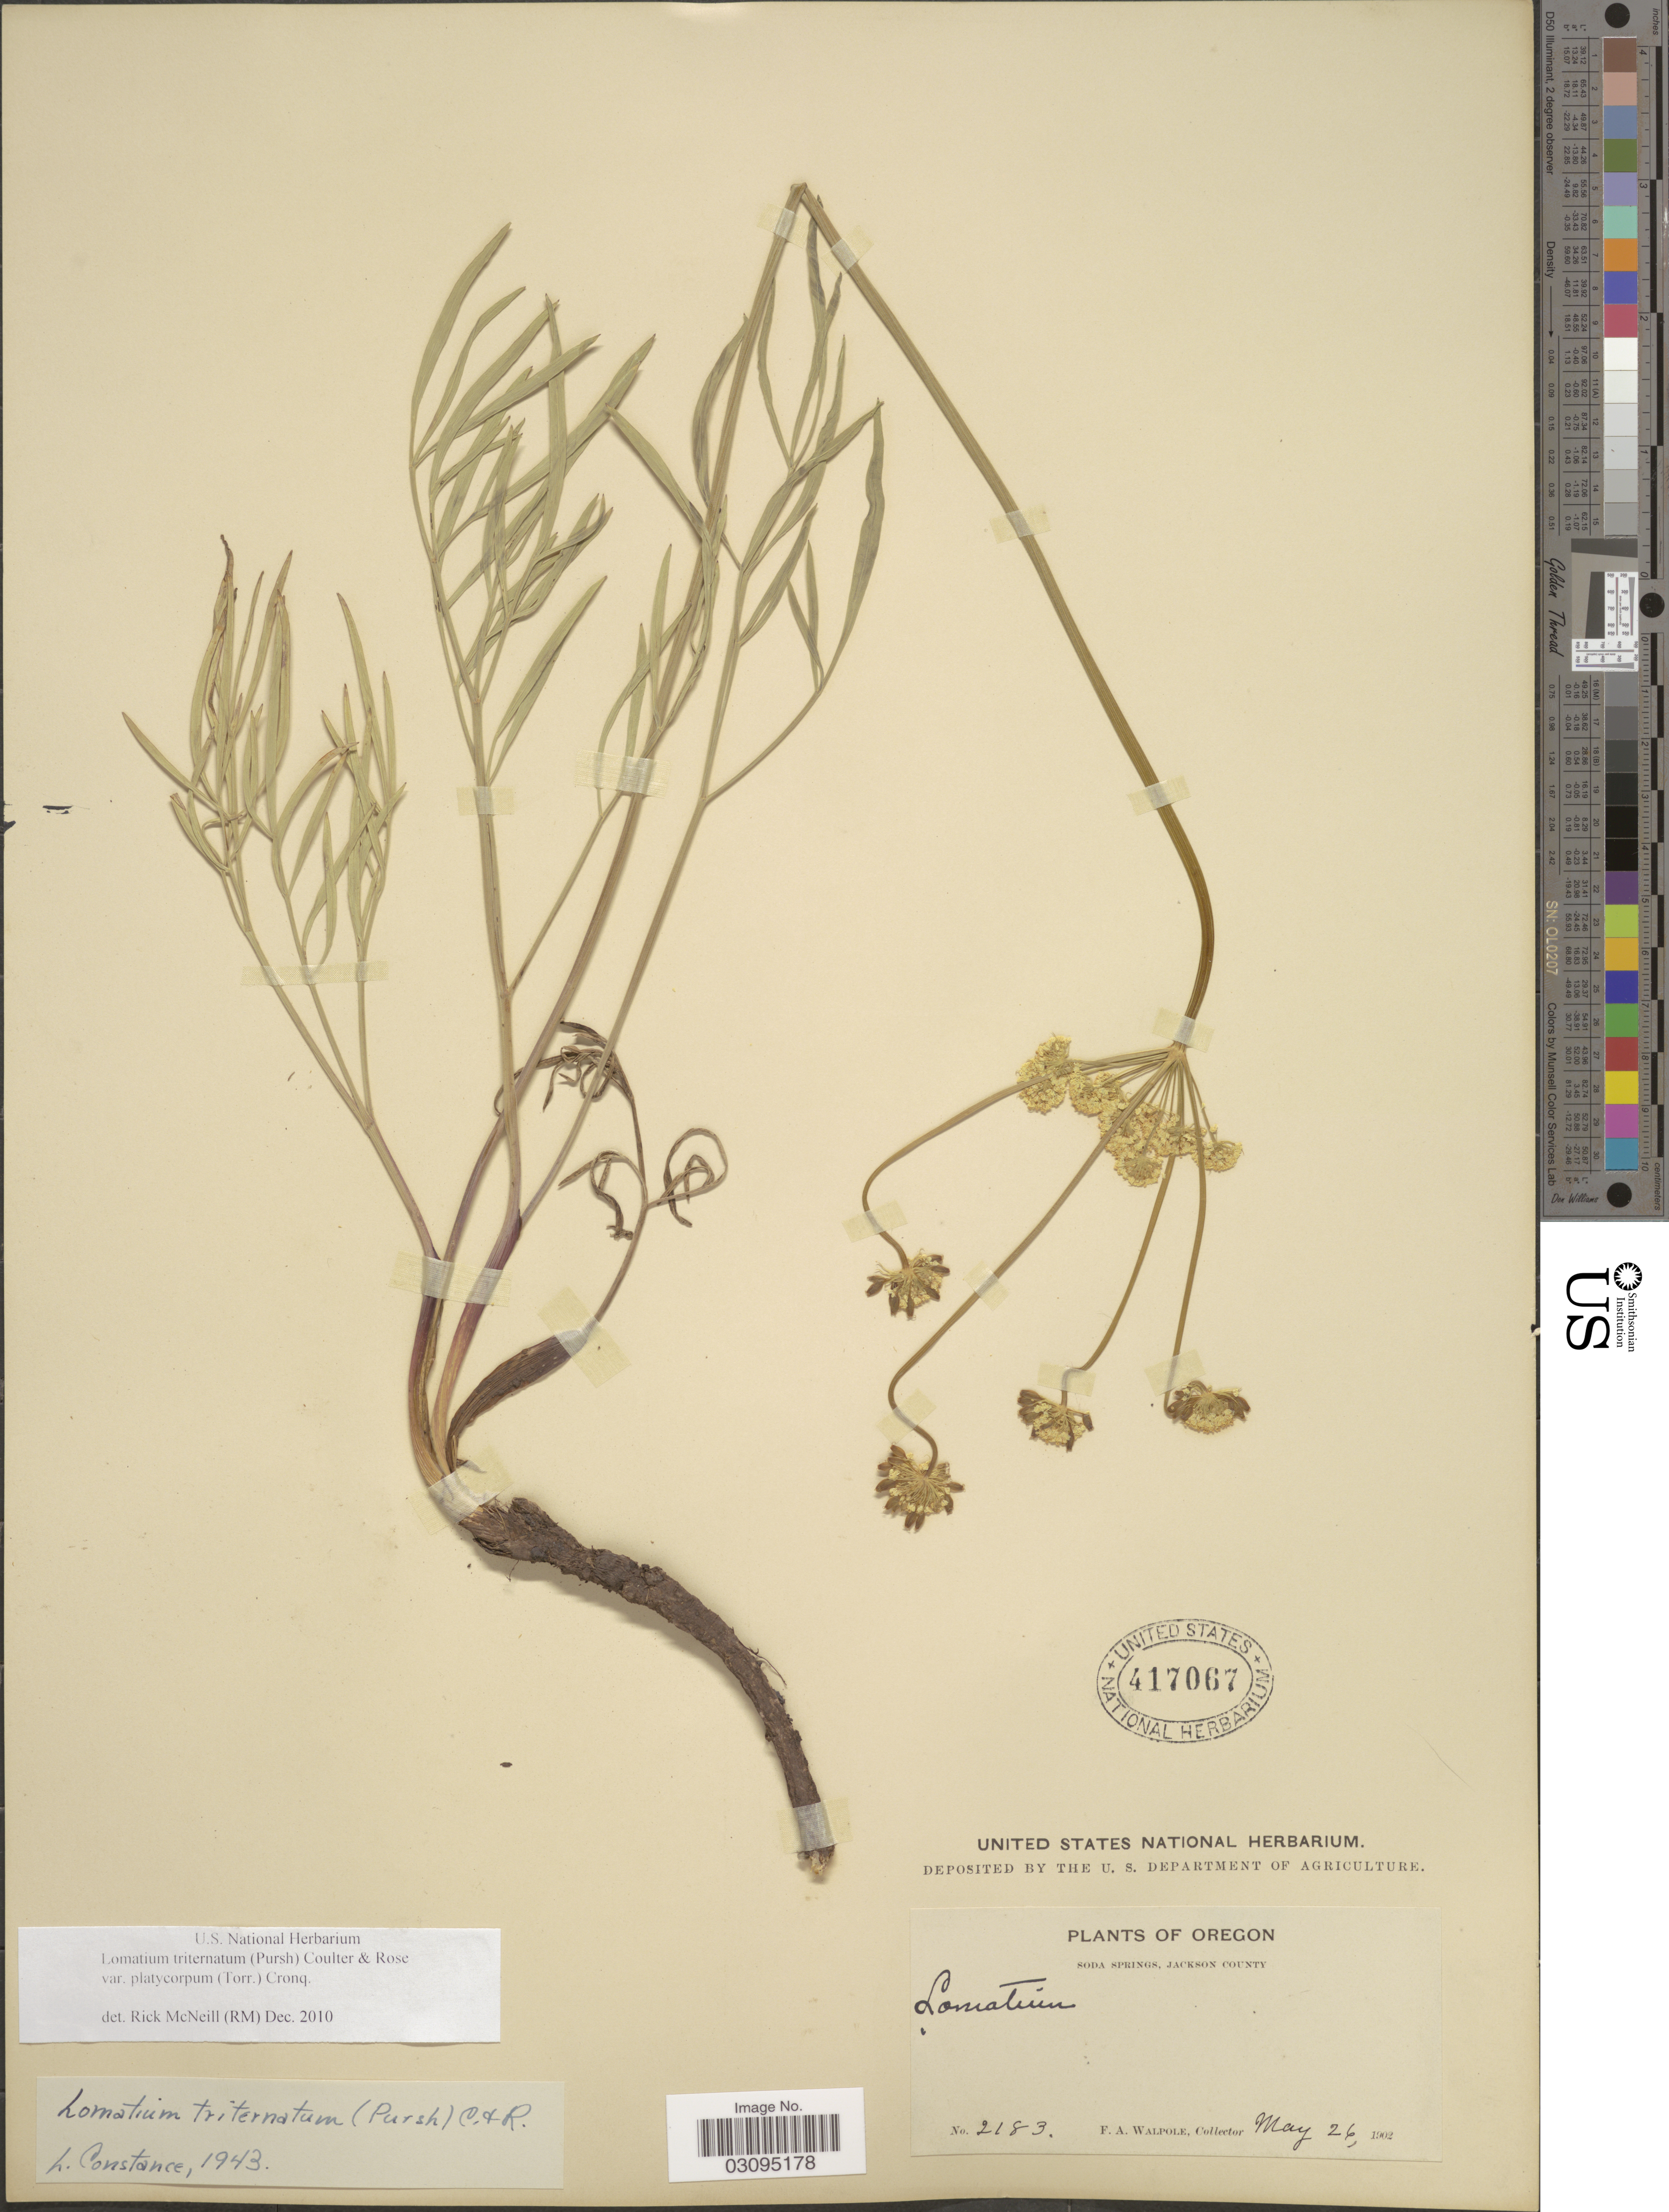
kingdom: Plantae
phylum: Tracheophyta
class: Magnoliopsida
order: Apiales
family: Apiaceae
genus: Lomatium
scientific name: Lomatium triternatum var. platycarpum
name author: (Torr.) B. Boivin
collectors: F. Walpole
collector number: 2183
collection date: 1902-05-26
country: United States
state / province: Oregon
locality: Soda Springs, Jackson County.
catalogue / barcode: US 417067